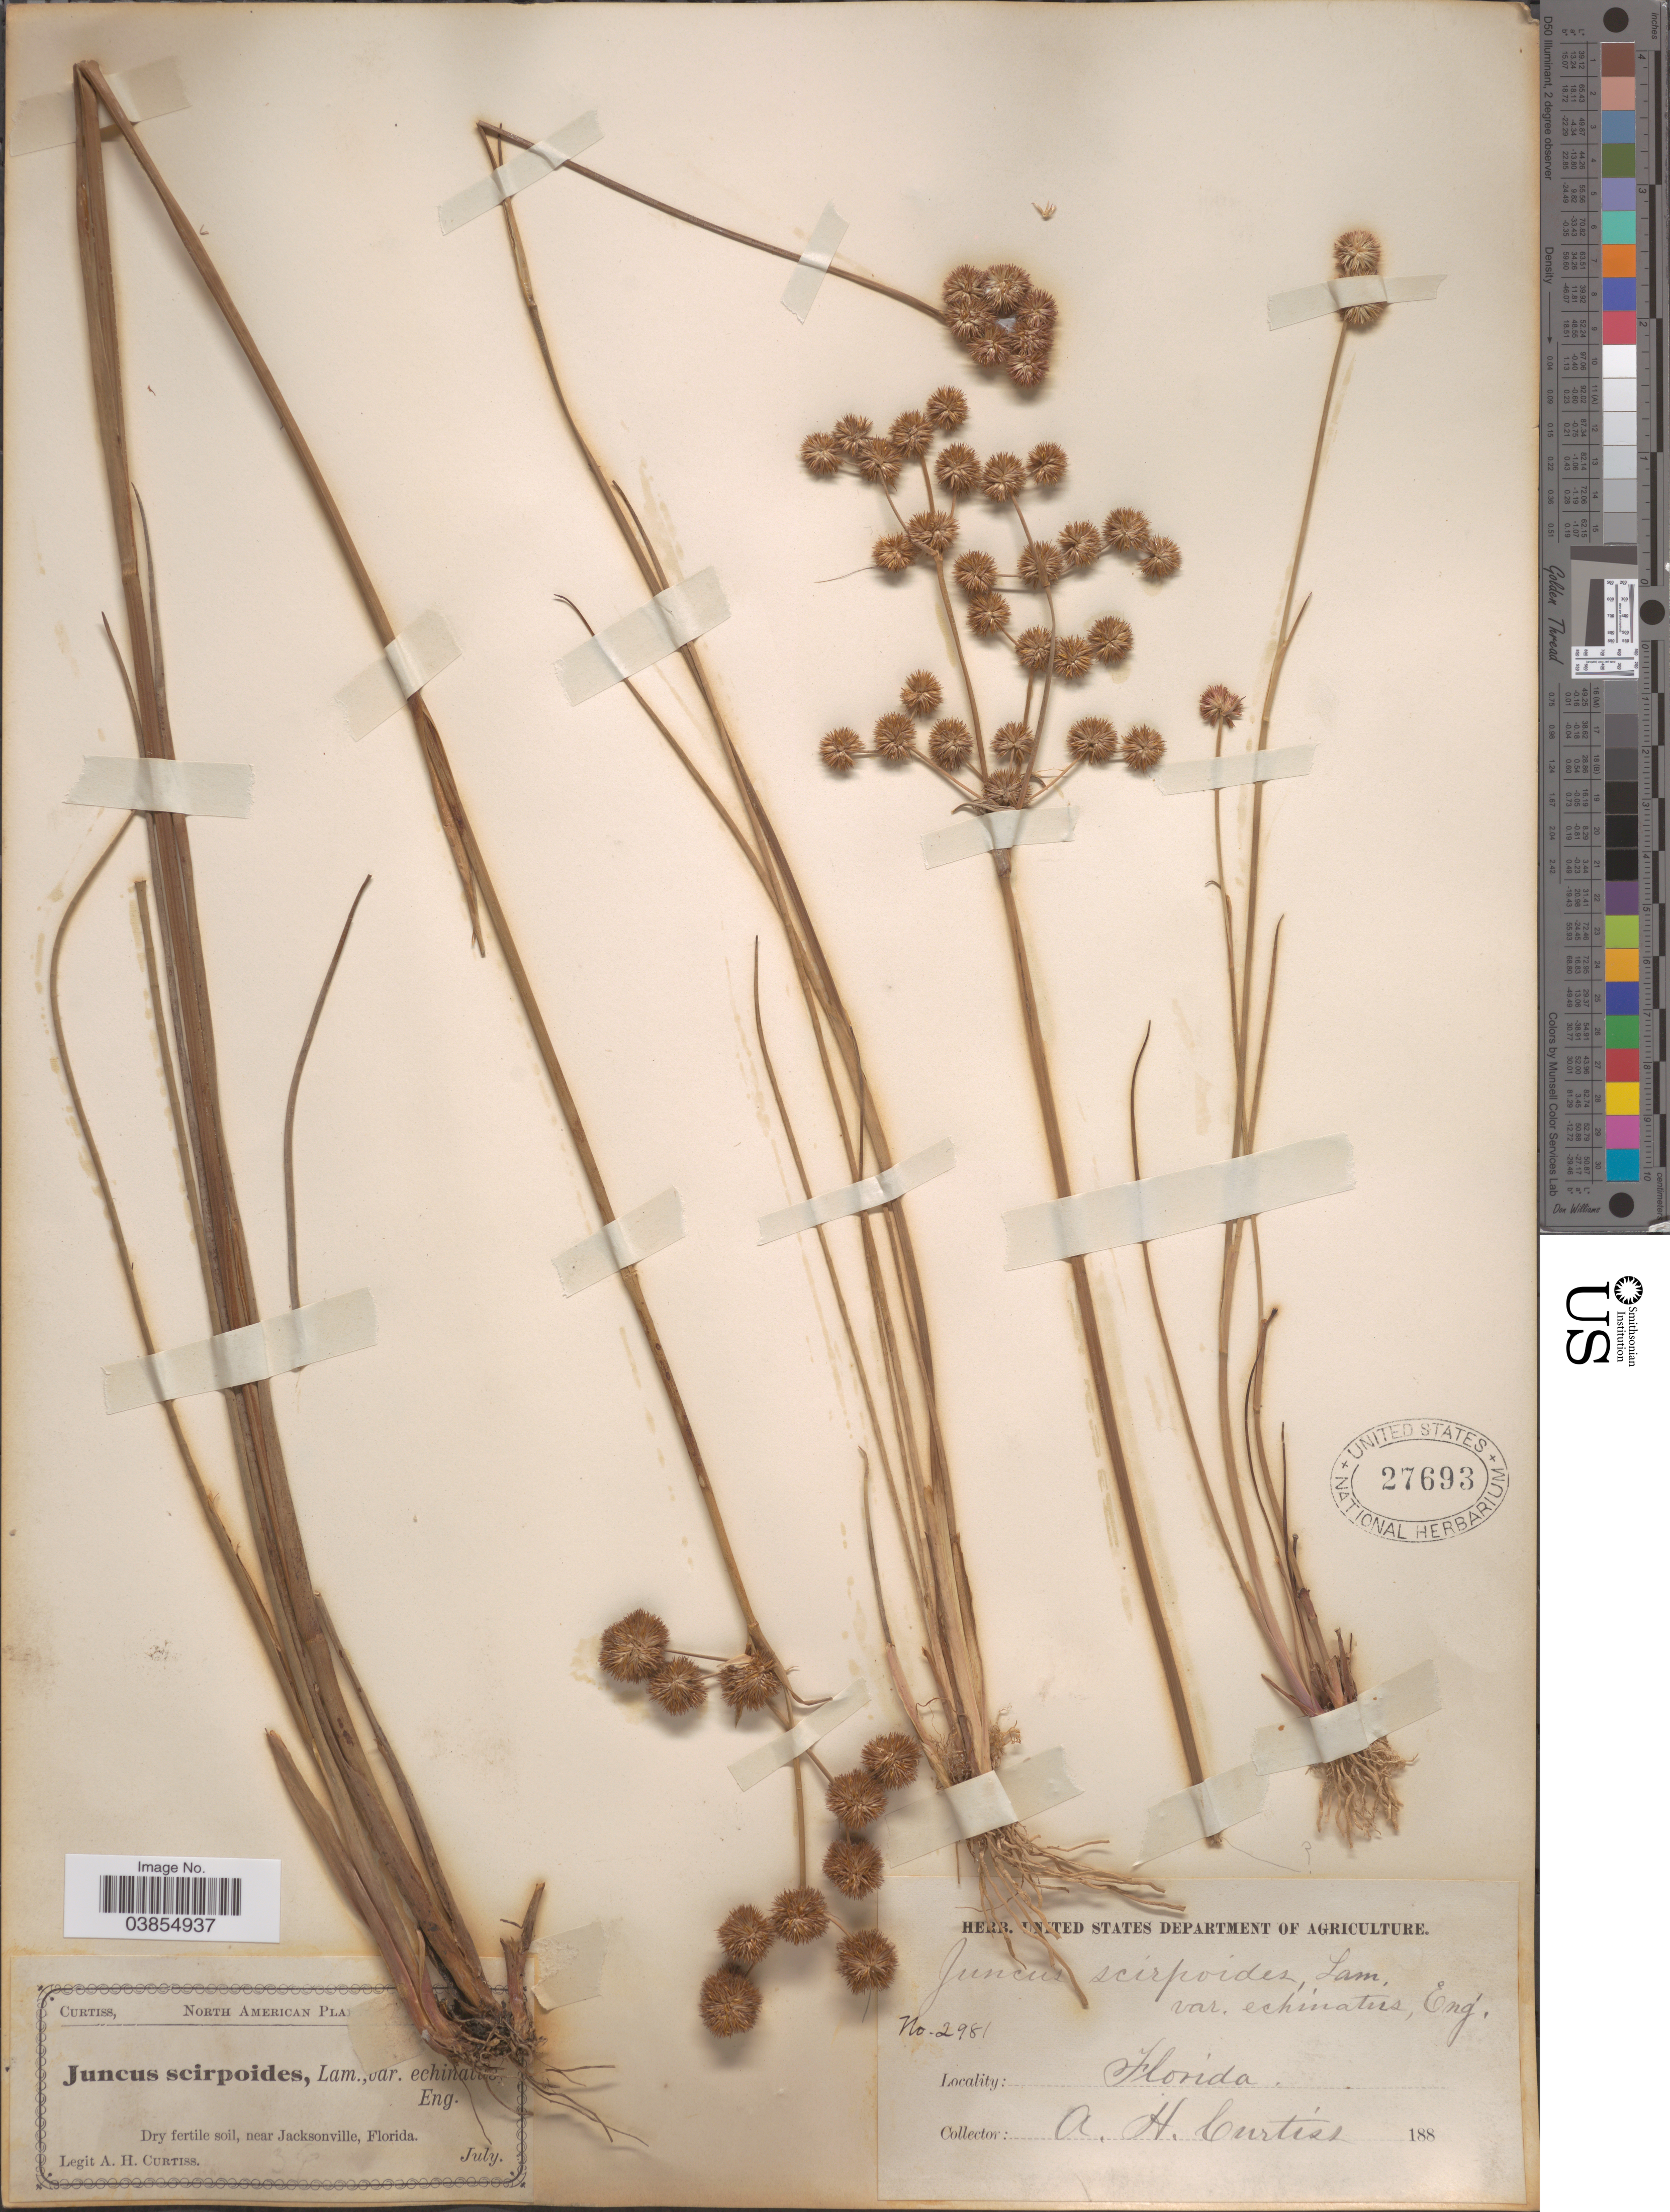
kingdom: Plantae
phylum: Tracheophyta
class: Liliopsida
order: Poales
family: Juncaceae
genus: Juncus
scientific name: Juncus megacephalus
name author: M.A. Curtis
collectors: A. H. Curtiss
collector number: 2981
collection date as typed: July 188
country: United States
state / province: Florida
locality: Dry fertile soil, near Jacksonville.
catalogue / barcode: US 27693